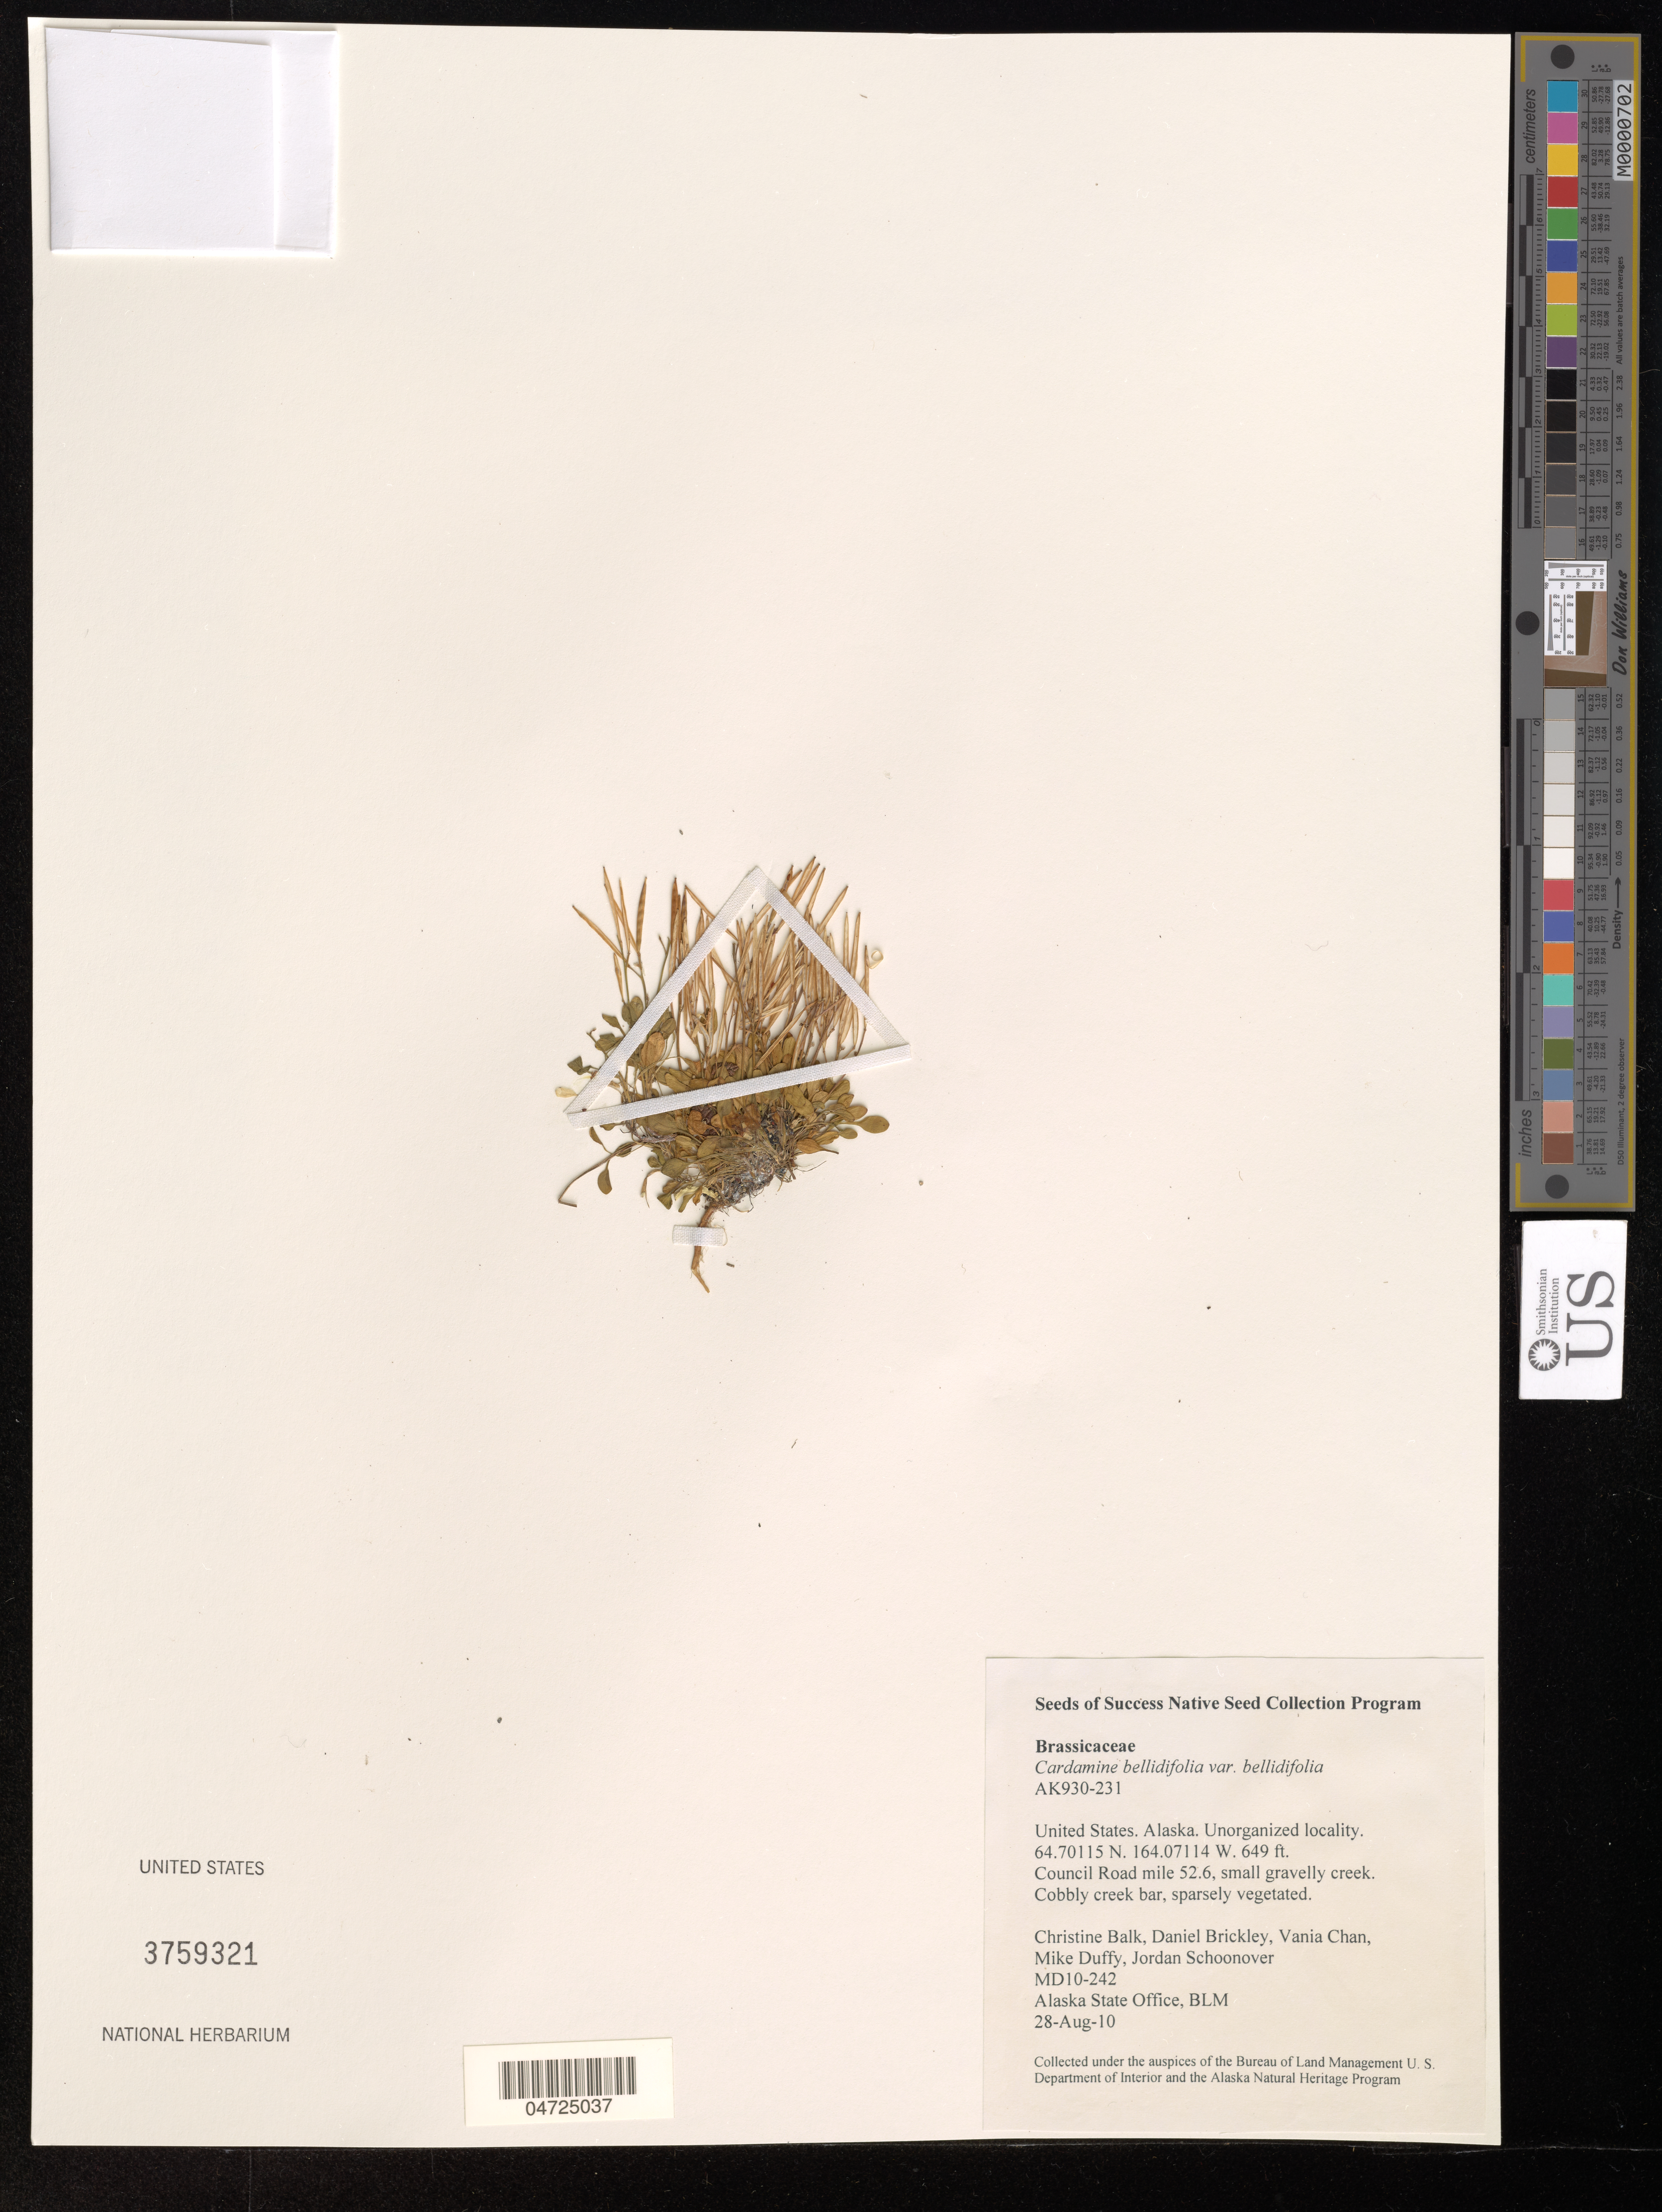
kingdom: Plantae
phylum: Tracheophyta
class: Magnoliopsida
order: Brassicales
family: Brassicaceae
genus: Cardamine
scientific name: Cardamine bellidifolia var. bellidifolia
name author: L.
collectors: C. Balk, D. Brickley, V. Chan & M. Duffy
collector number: AK930-231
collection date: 2010-08-28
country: United States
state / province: Alaska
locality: Council Road mile 52.6, small gravelly creek.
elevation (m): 198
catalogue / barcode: US 3759321